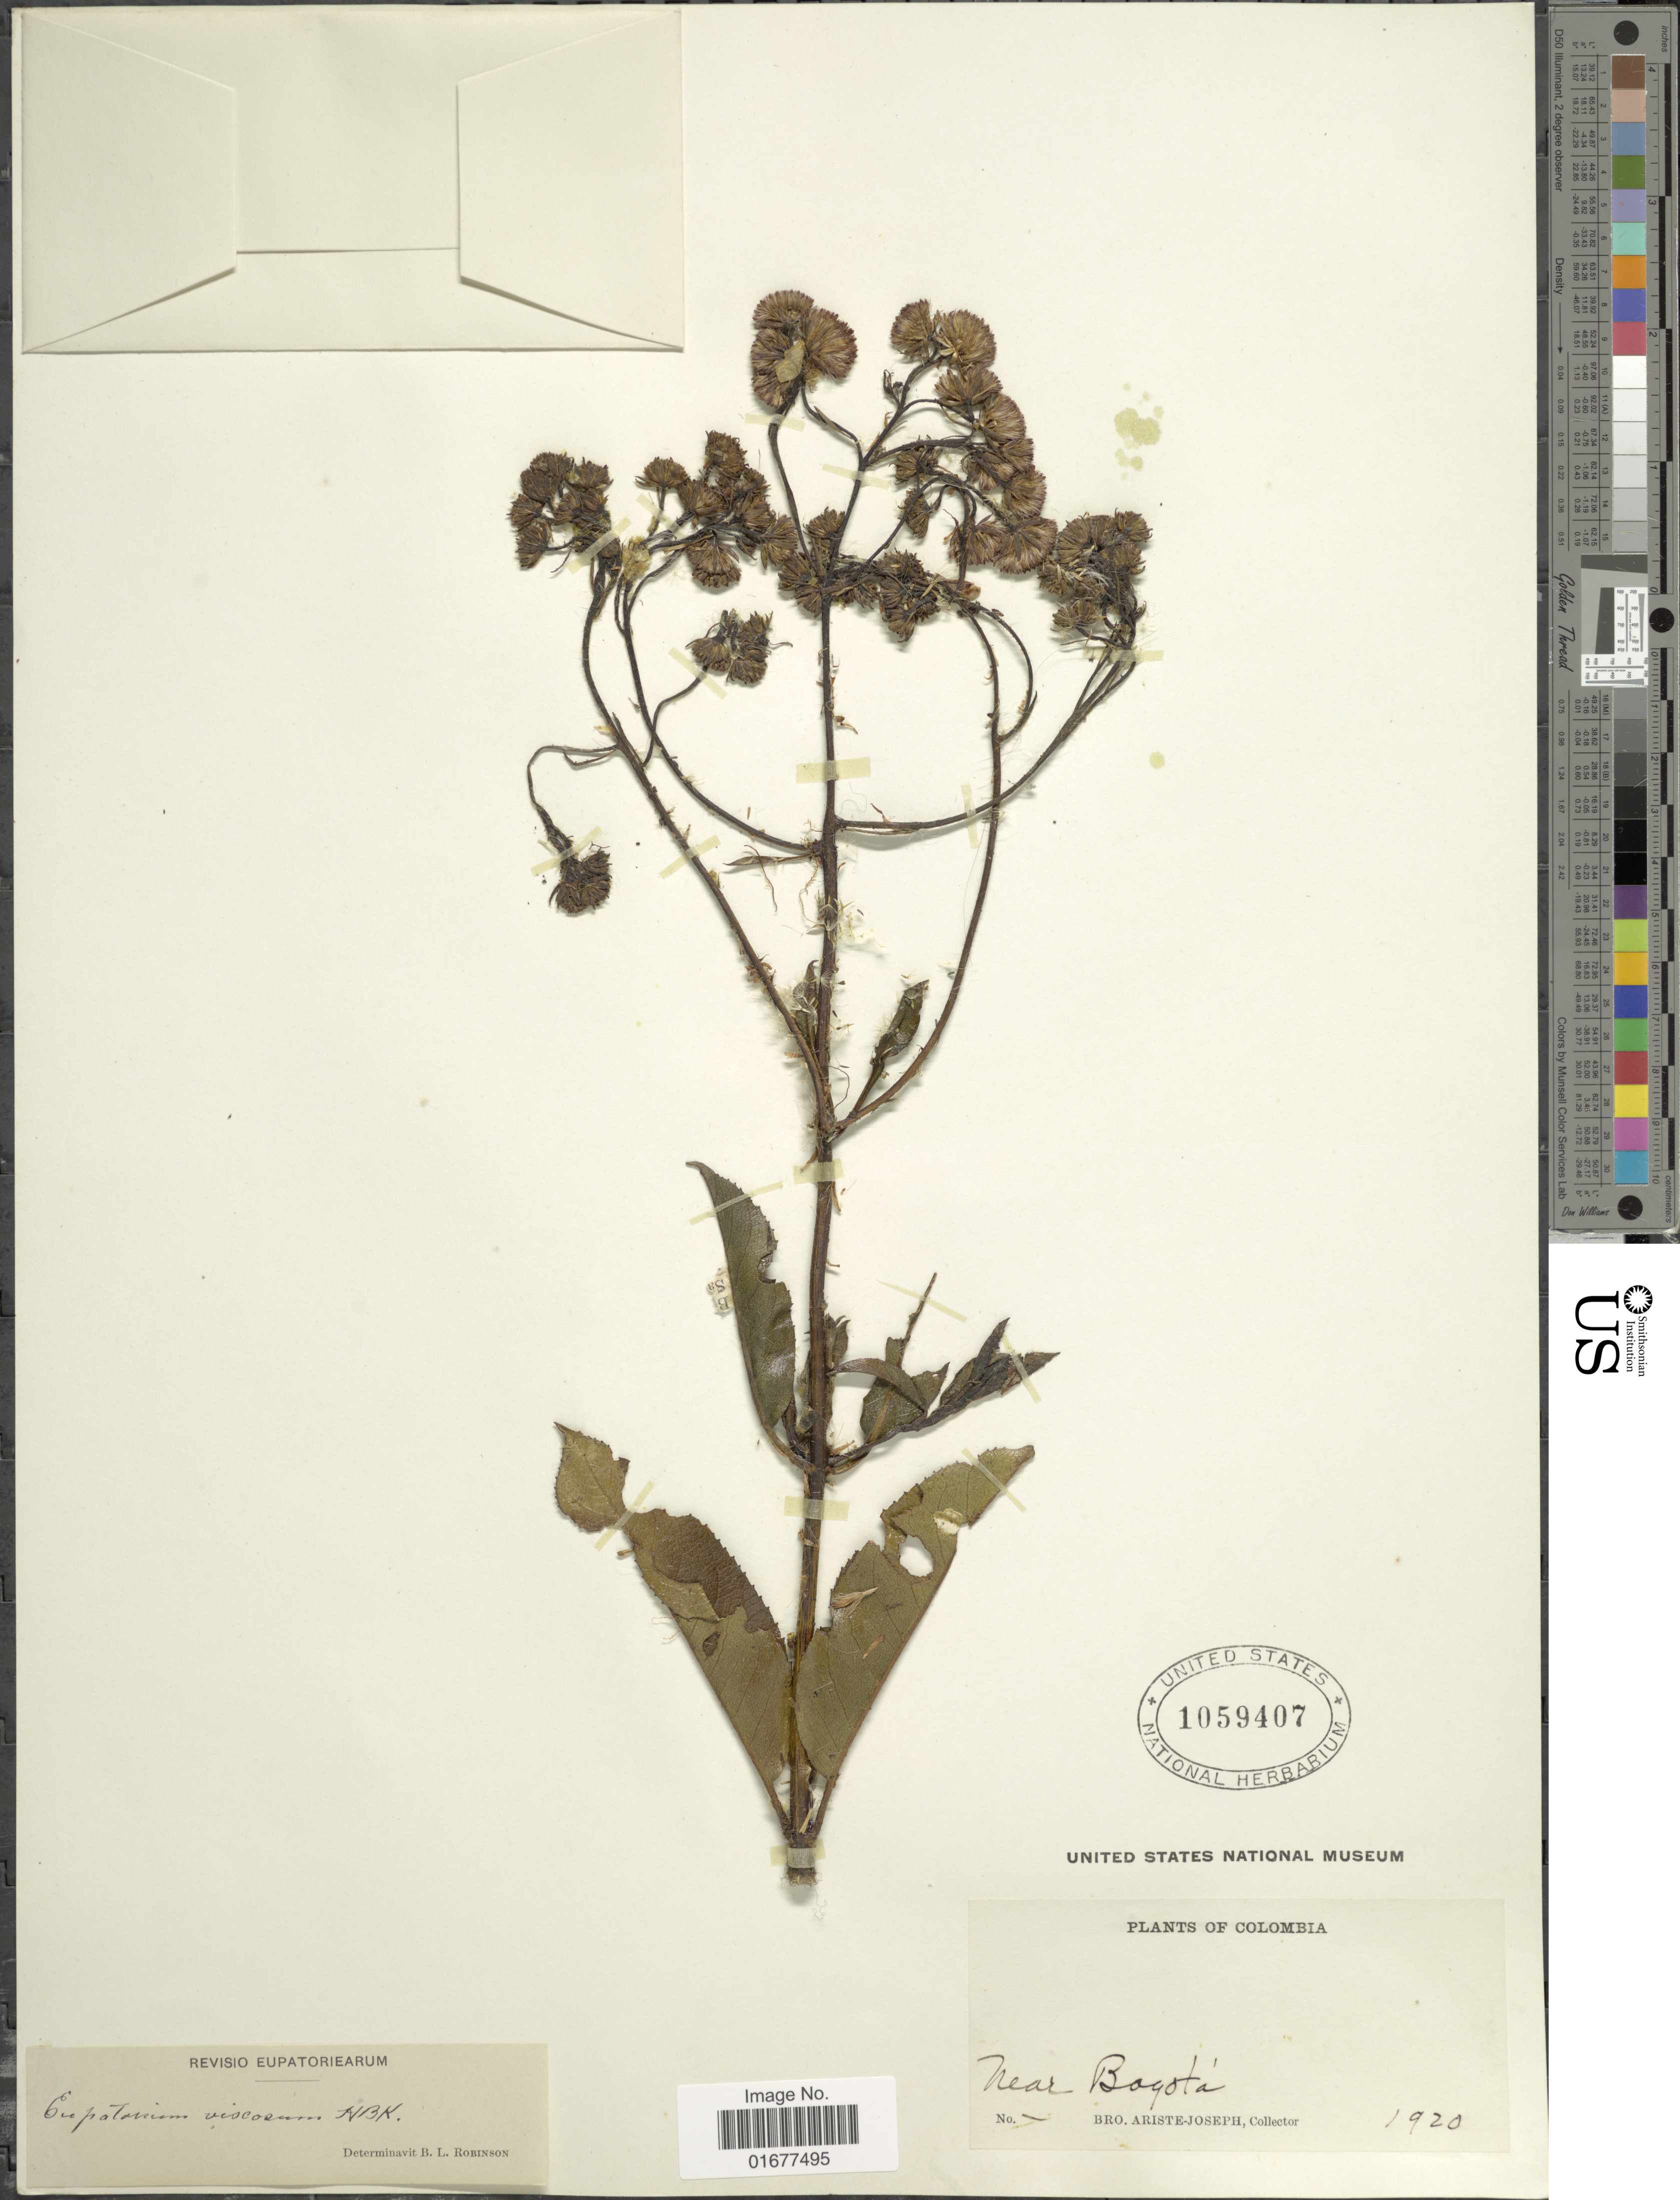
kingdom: Plantae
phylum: Tracheophyta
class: Magnoliopsida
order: Asterales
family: Asteraceae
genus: Ageratina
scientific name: Ageratina latipes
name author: (Benth.) R.M. King & H. Rob.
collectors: Bro. Ariste-Joseph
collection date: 1920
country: Colombia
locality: Near Bogota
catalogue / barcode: US 1059407